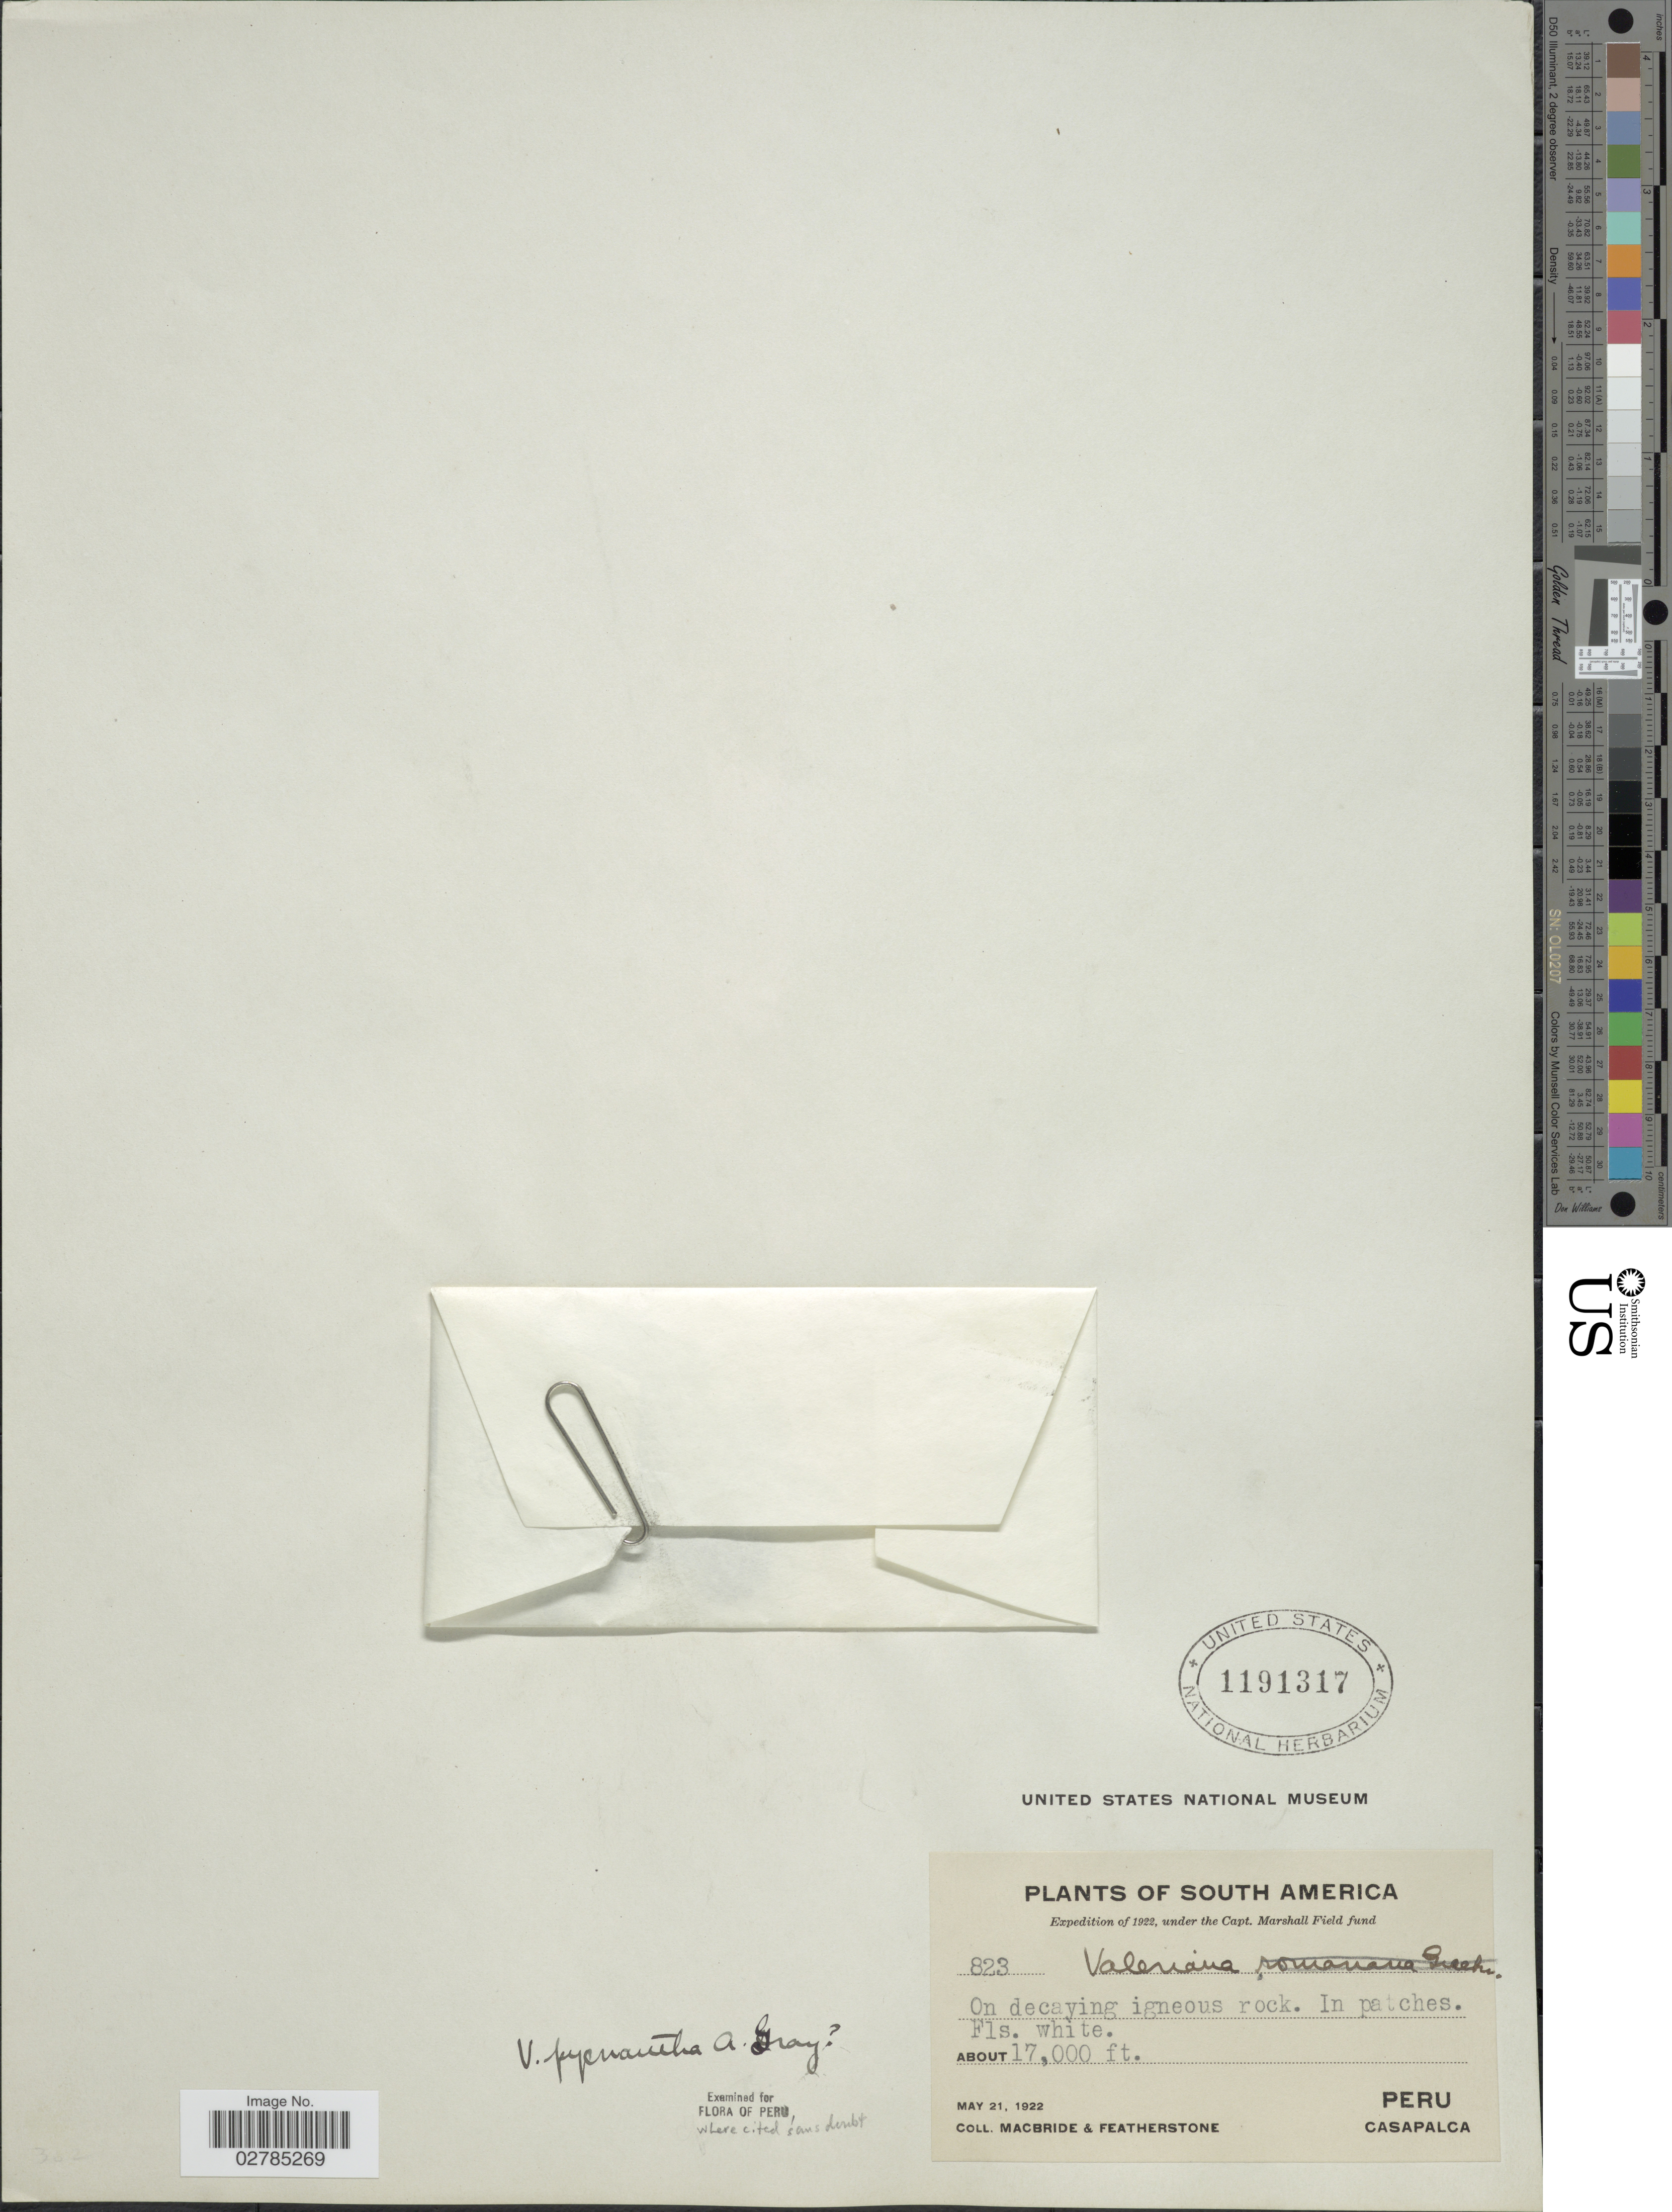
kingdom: Plantae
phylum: Tracheophyta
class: Magnoliopsida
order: Dipsacales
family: Caprifoliaceae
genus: Valeriana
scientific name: Valeriana pycnantha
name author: A. Gray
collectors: Macbride, -- & -. Featherstone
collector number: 823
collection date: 1922-05-21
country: Peru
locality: Casapalca.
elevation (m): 5182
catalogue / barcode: US 1191317